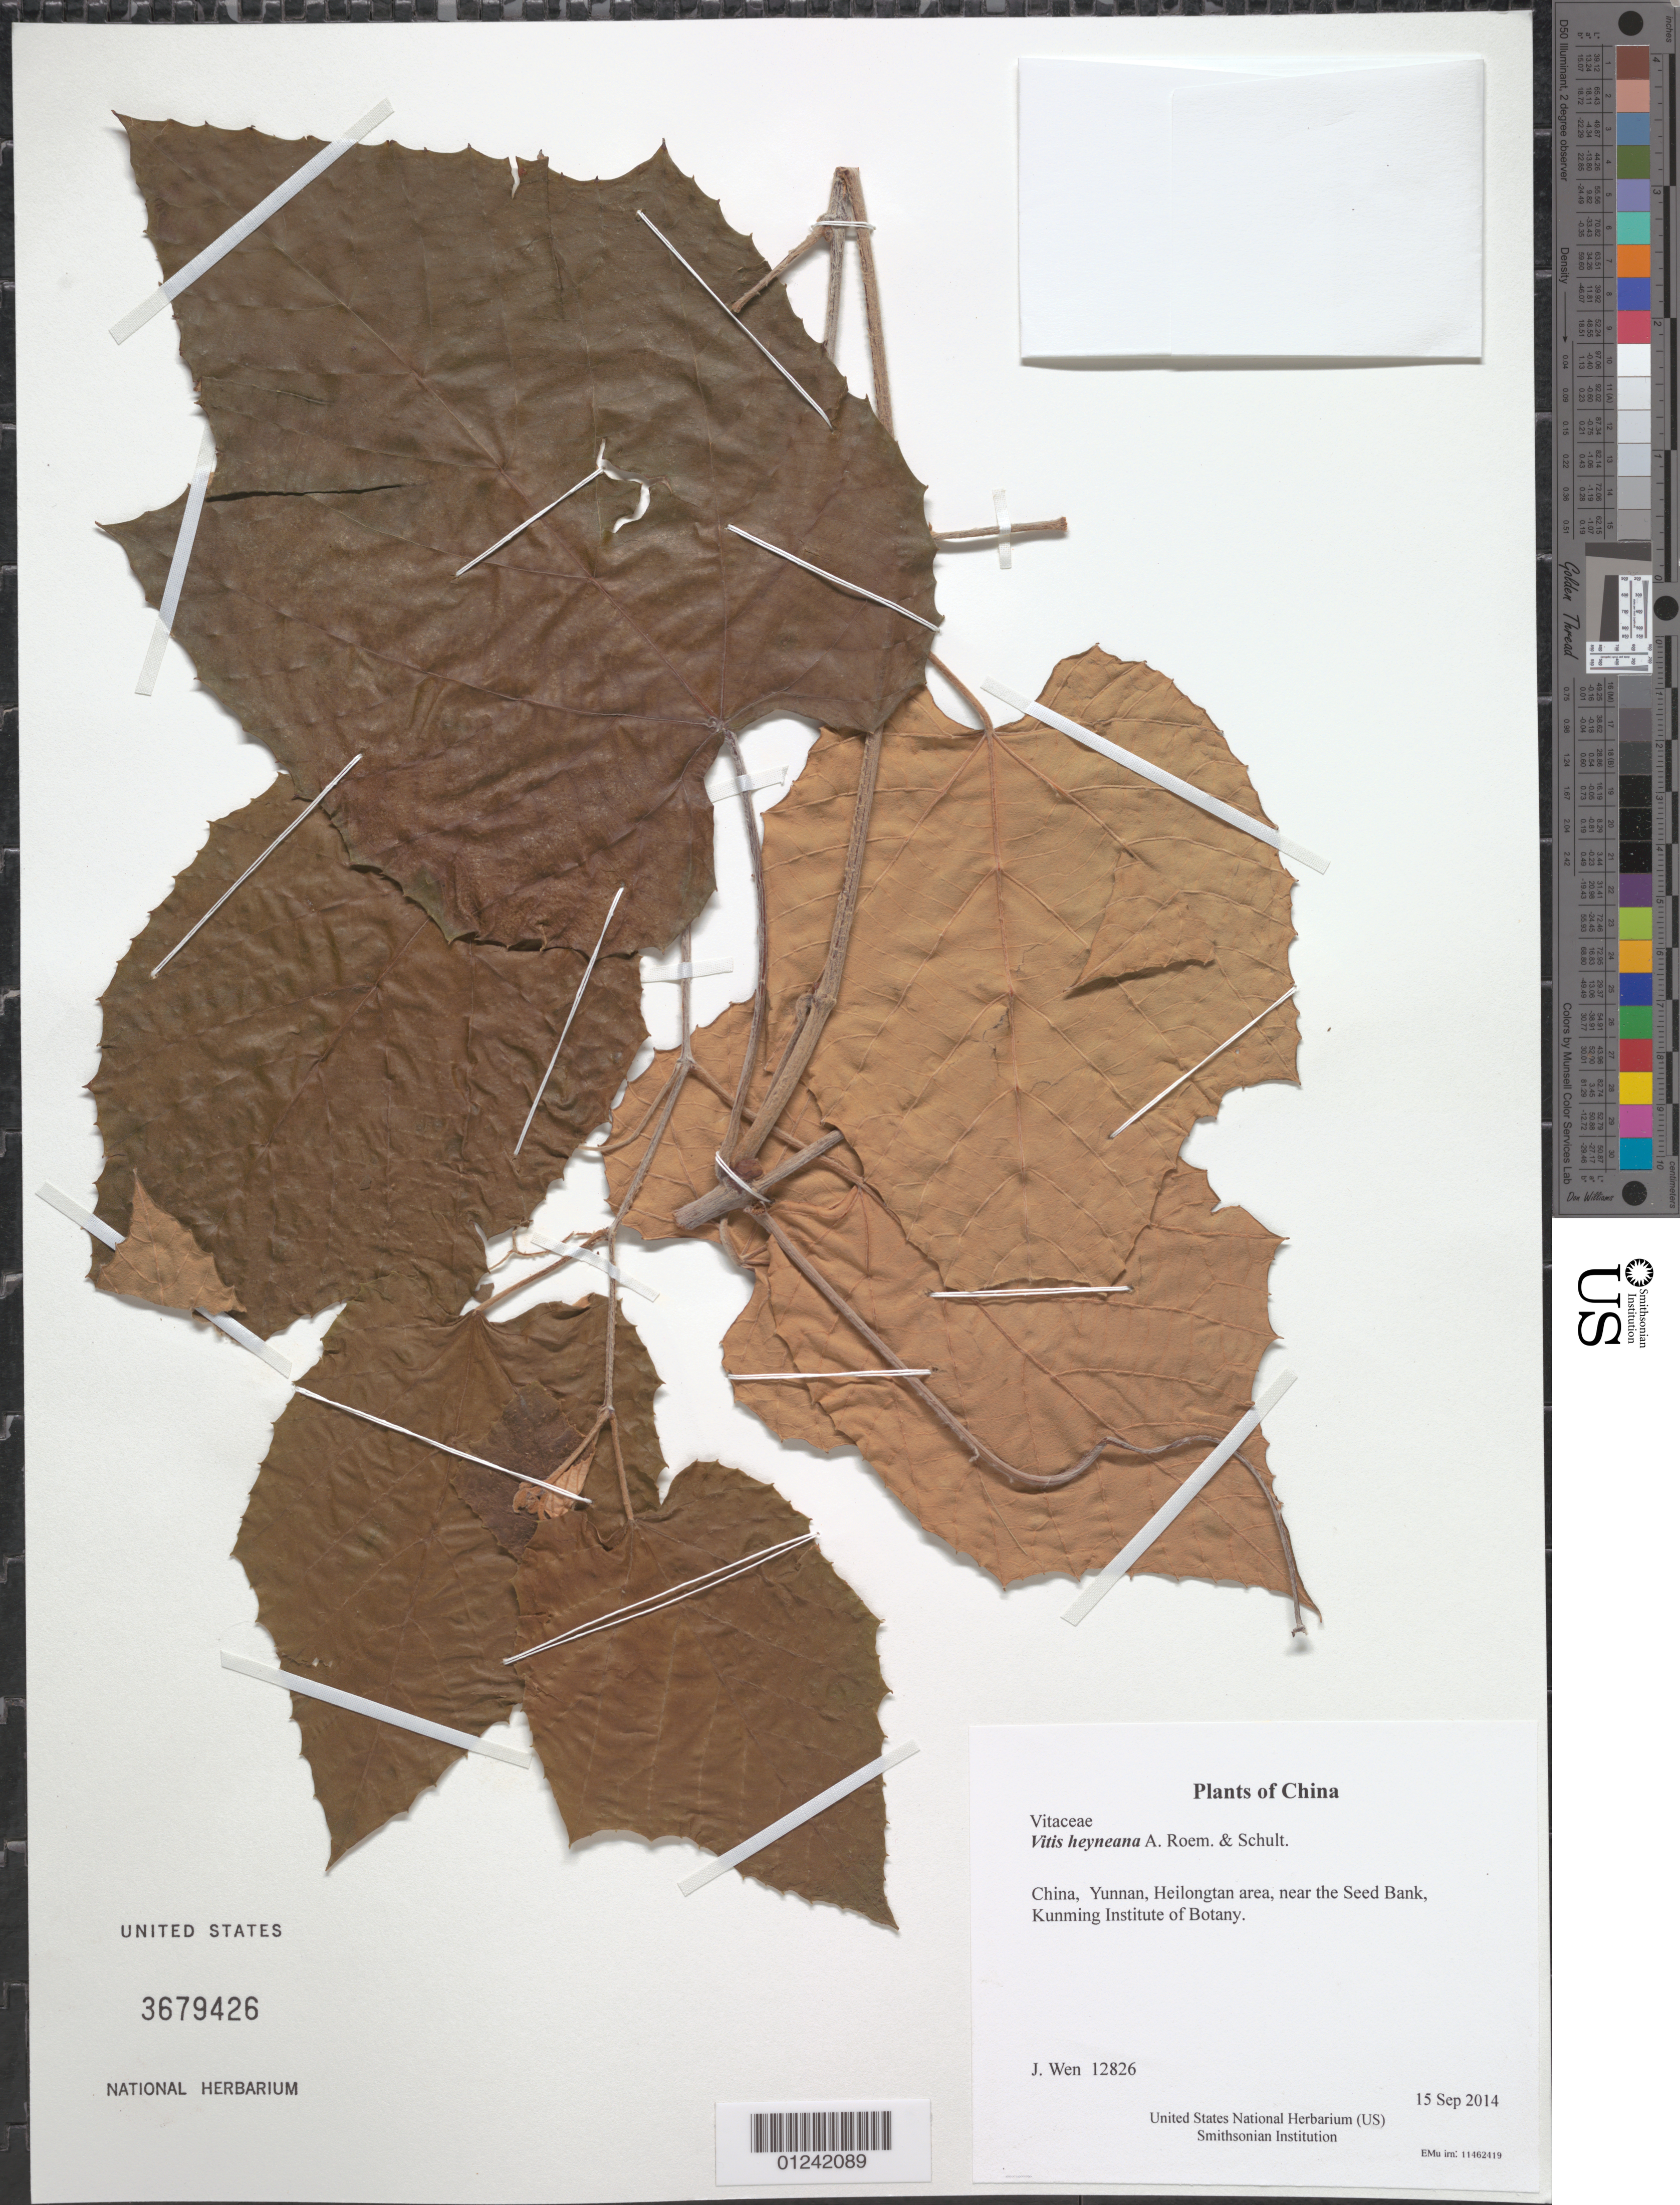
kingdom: Plantae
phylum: Tracheophyta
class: Magnoliopsida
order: Vitales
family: Vitaceae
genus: Vitis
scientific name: Vitis heyneana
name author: A. Roem. & Schult.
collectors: J. Wen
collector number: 12826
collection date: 2014-09-15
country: China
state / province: Yunnan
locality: Heilongtan area, near the Seed Bank, Kunming Institute of Botany.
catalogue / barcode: US 3679426